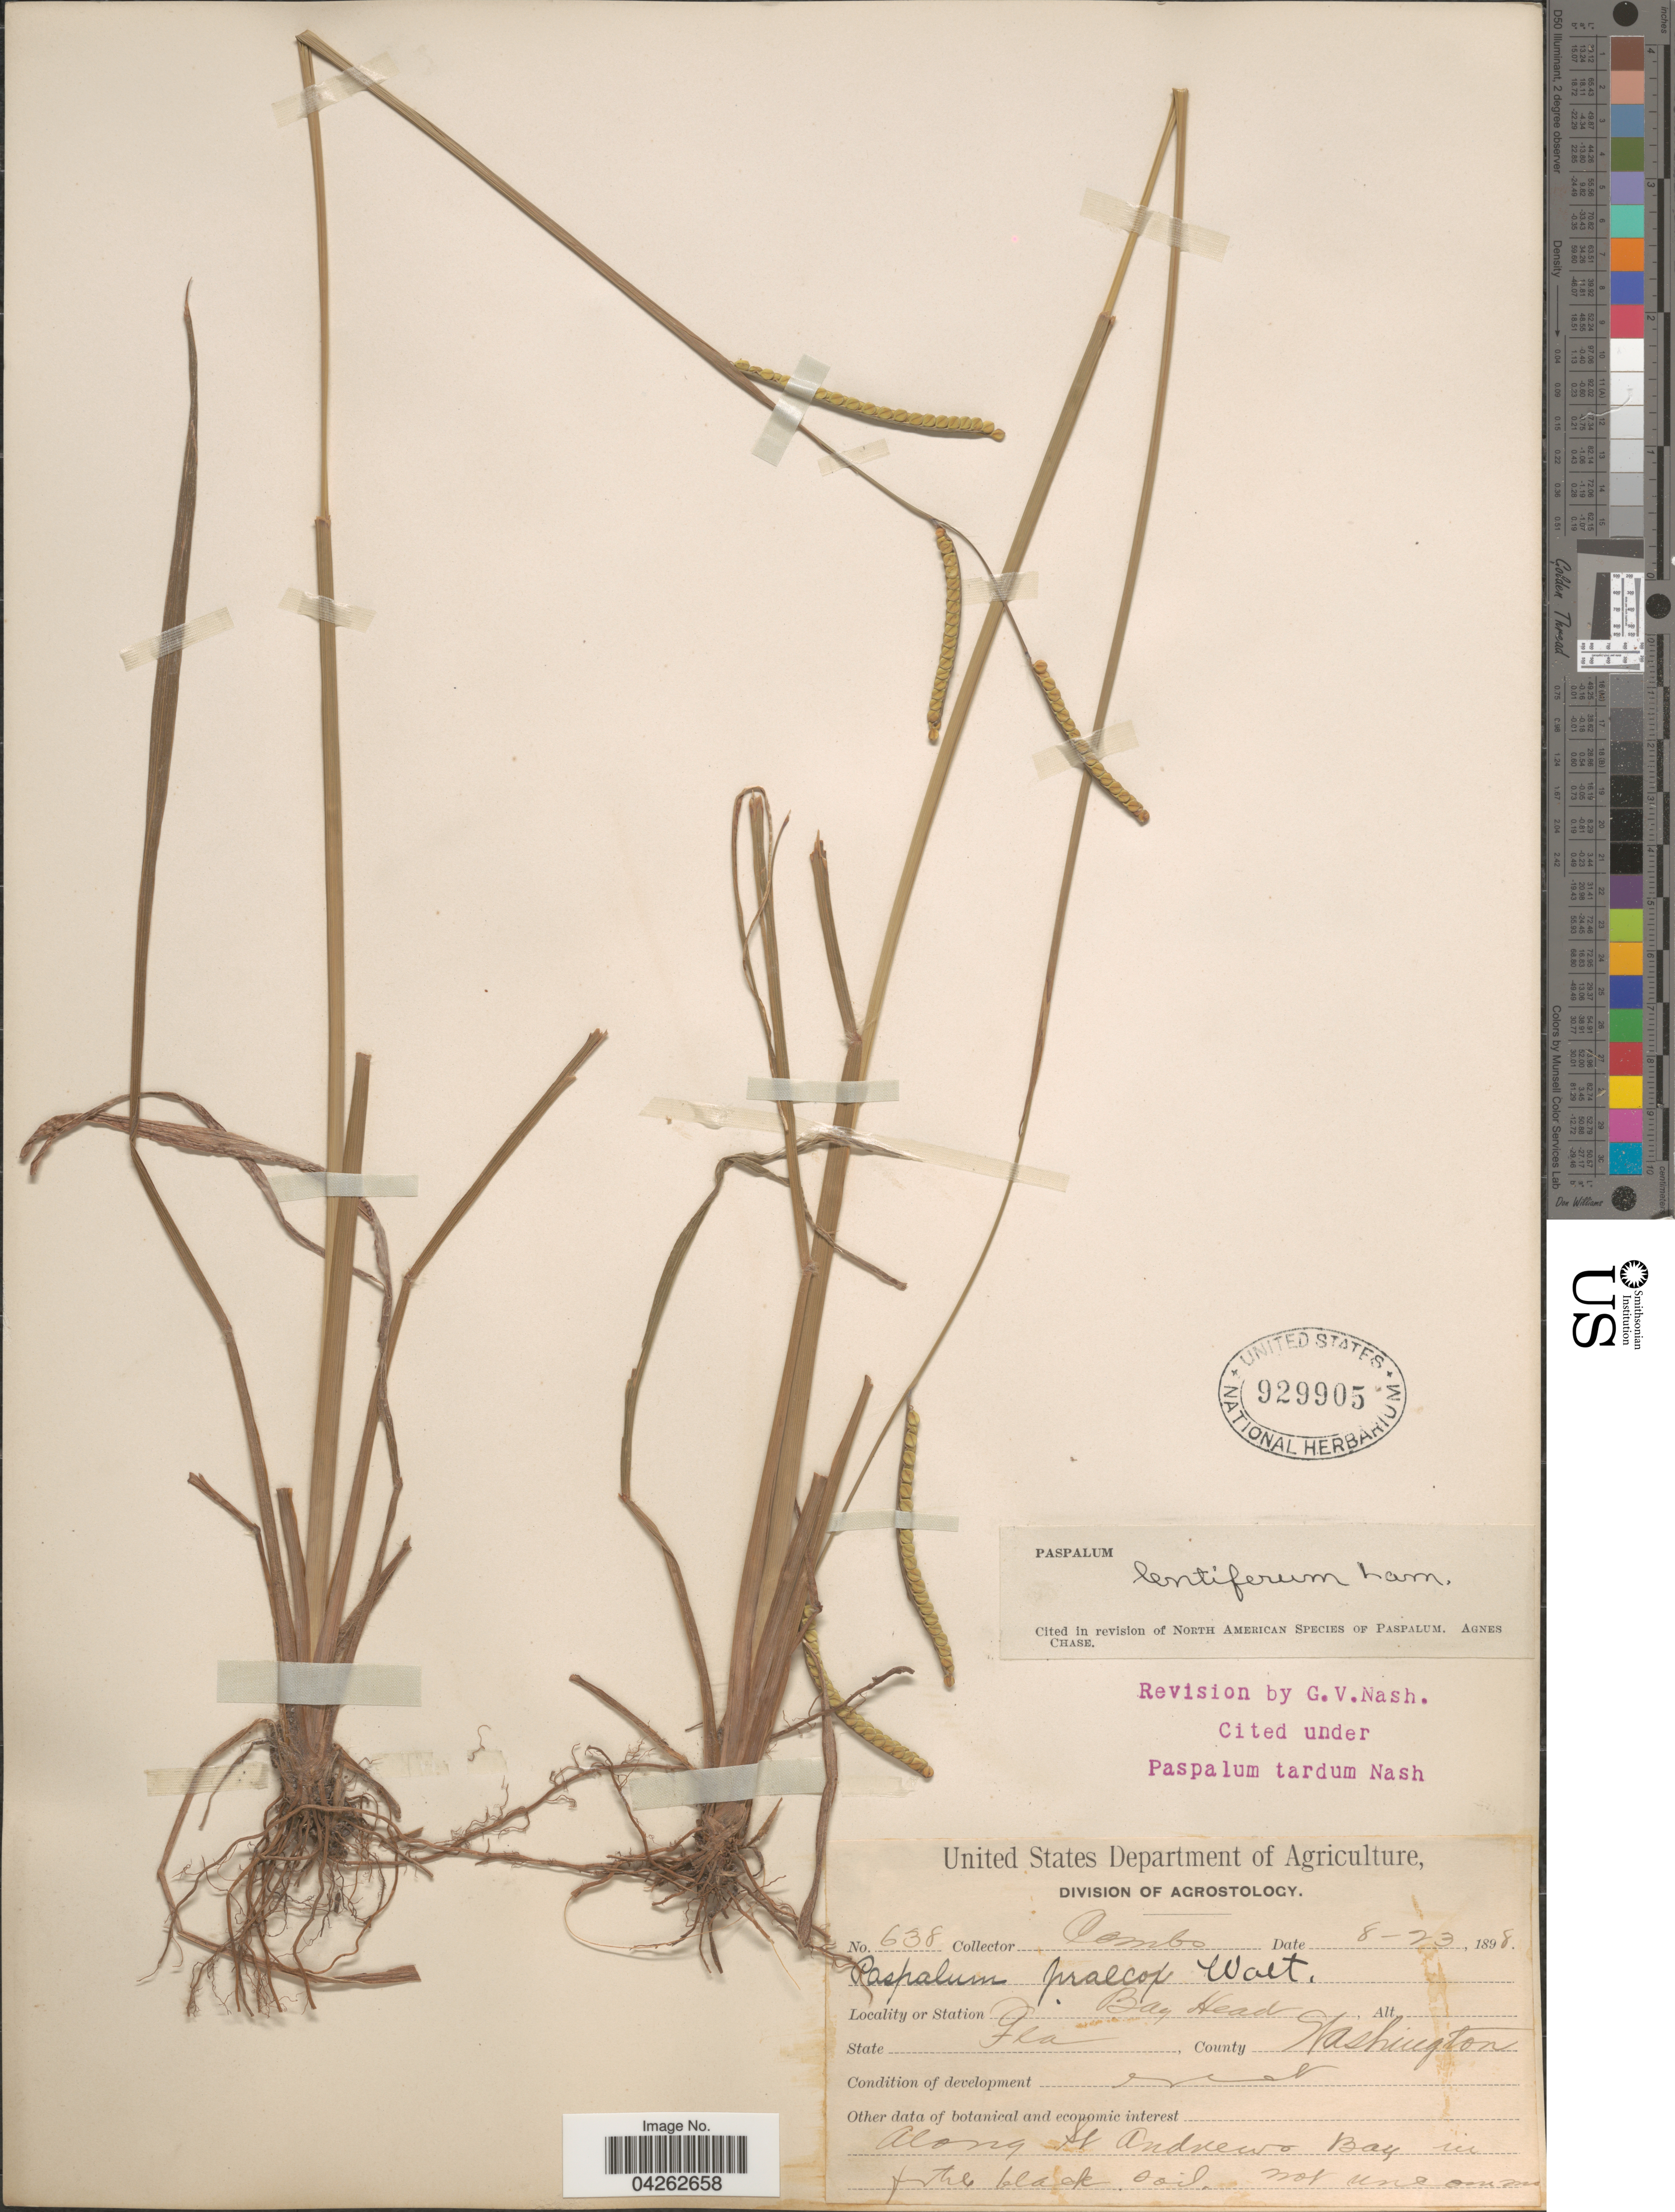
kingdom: Plantae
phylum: Tracheophyta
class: Liliopsida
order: Poales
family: Poaceae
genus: Paspalum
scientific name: Paspalum lentiferum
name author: Lam.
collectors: -. Combs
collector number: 638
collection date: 1898-08-23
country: United States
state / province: Florida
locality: Bay Head. County Washington. Along St Andrews Bay in fertile black soil.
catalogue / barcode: US 929905